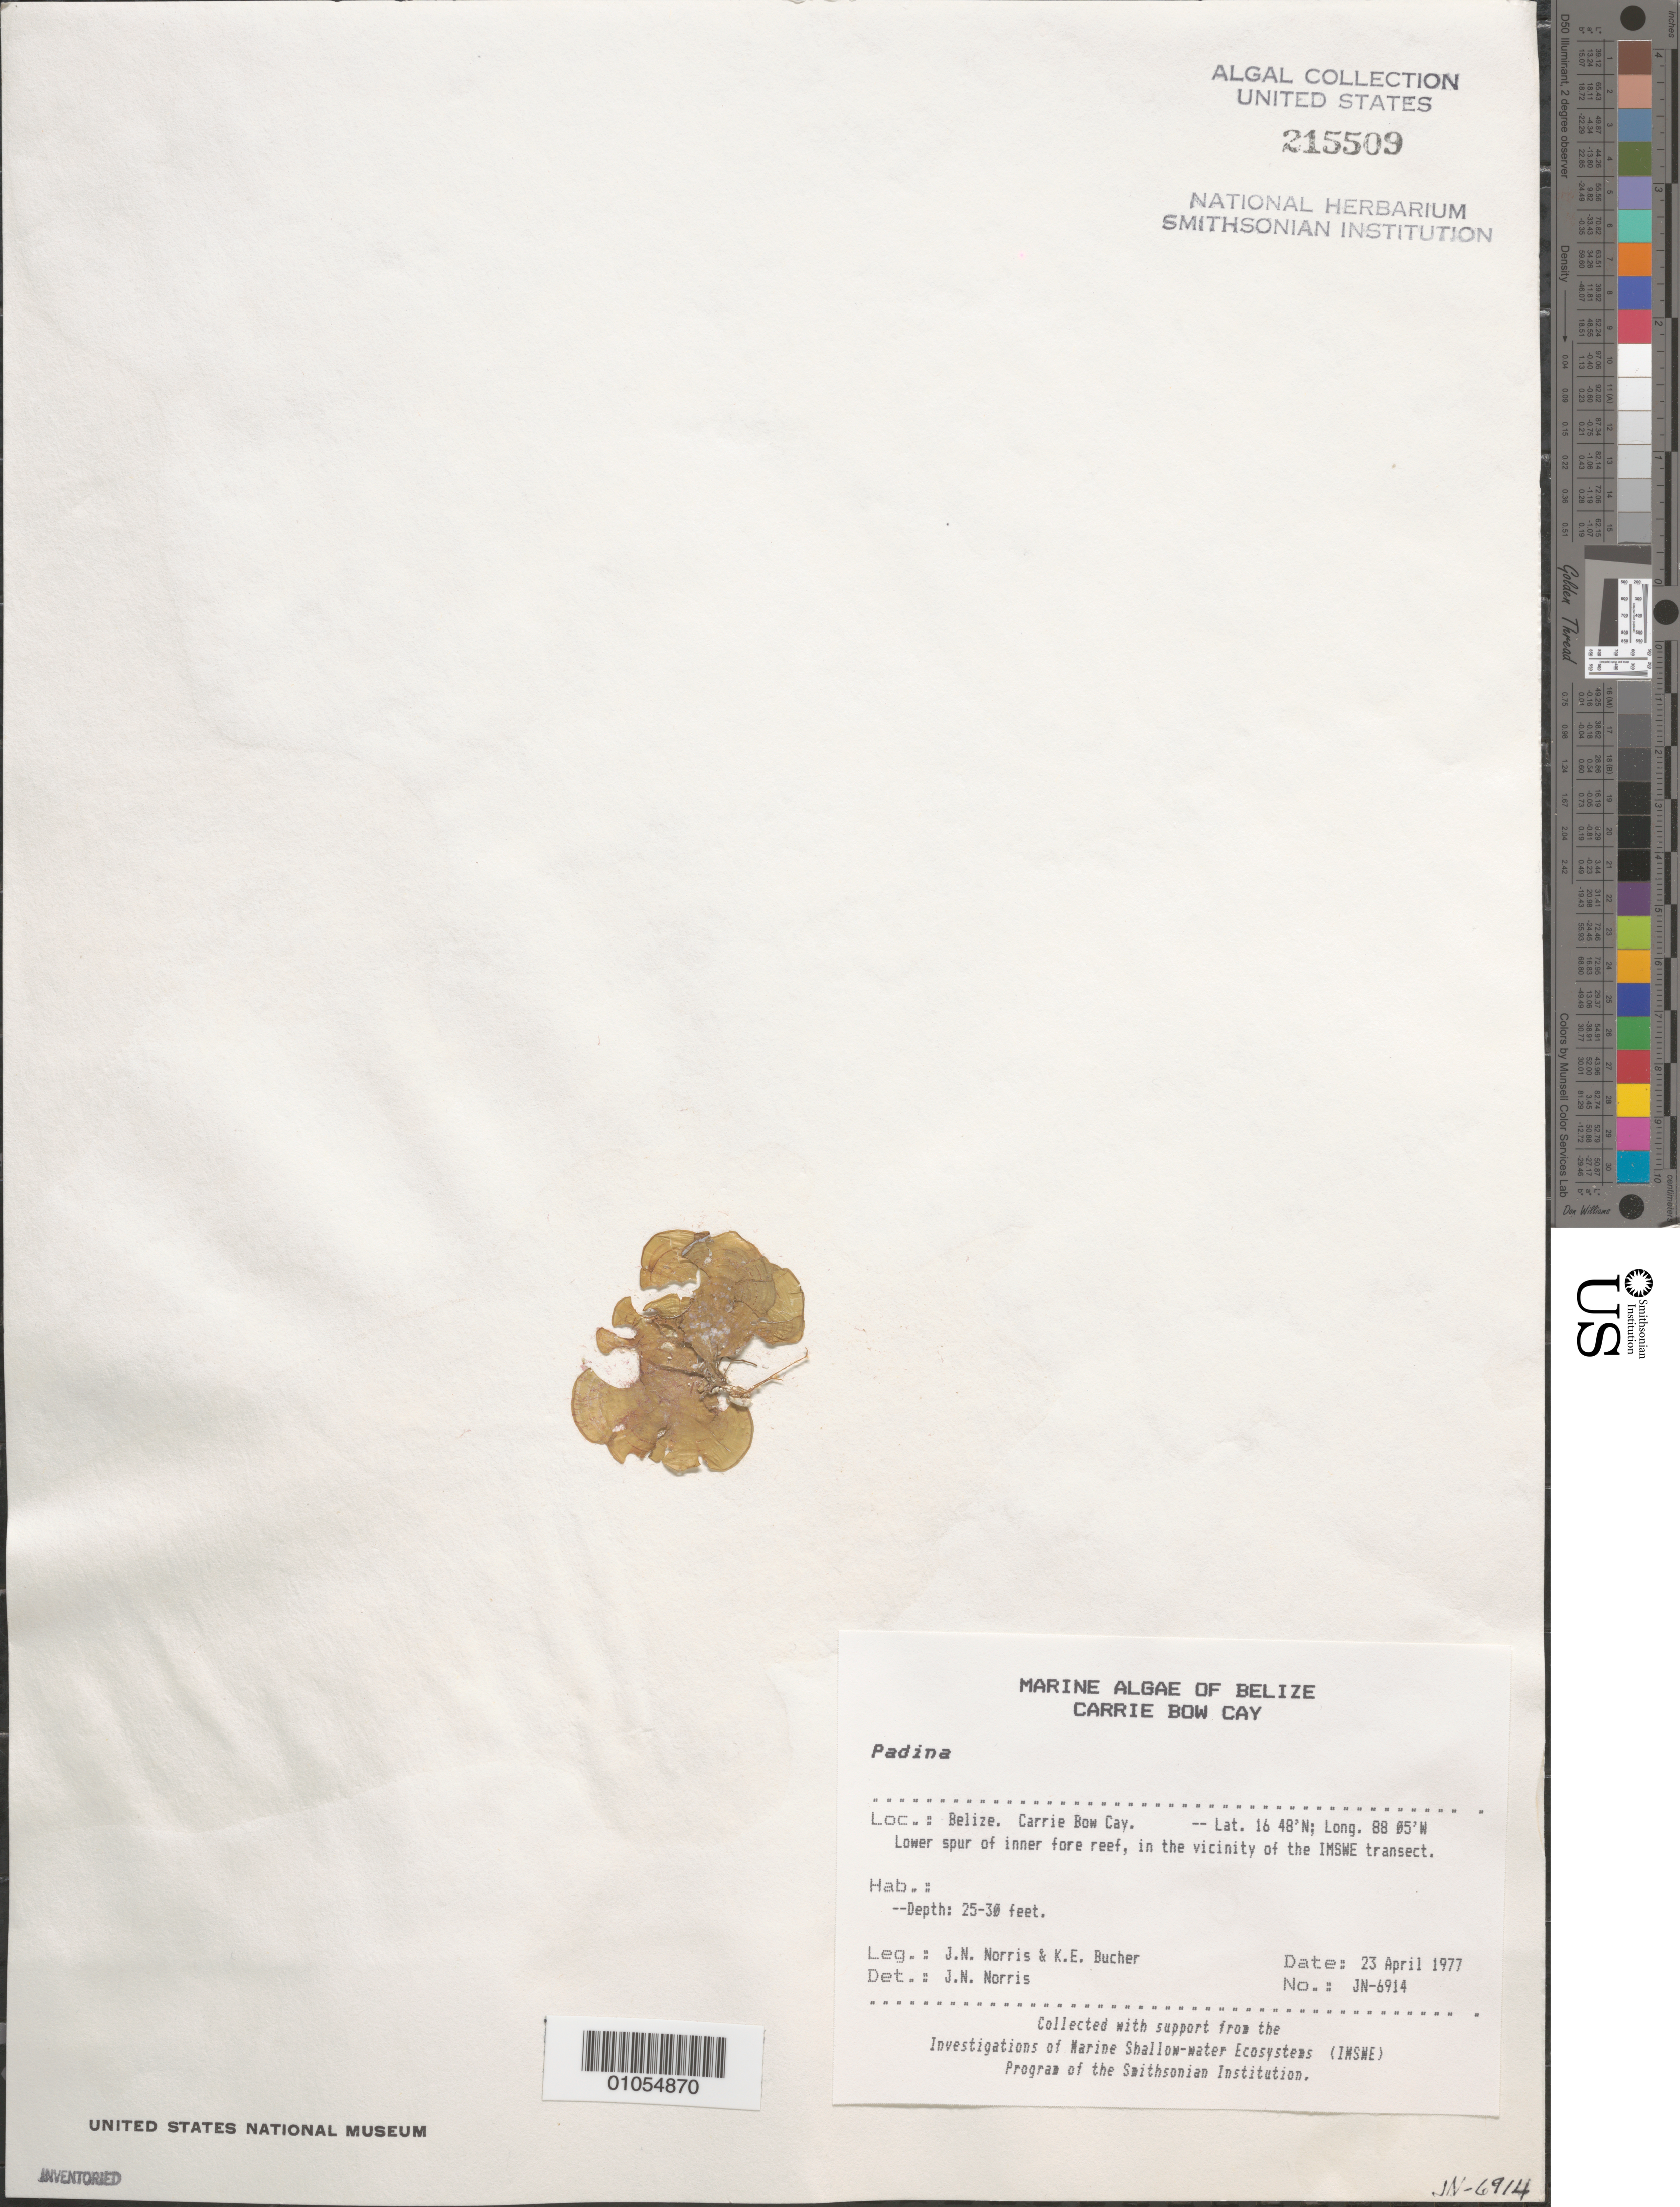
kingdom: Chromista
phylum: Ochrophyta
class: Phaeophyceae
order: Dictyotales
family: Dictyotaceae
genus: Padina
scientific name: Padina sp.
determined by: Norris, James N.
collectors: J. N. Norris & K. E. Bucher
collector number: JN-6914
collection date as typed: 23 Apr 1977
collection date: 1977-04-23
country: Belize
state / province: Stann Creek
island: Carrie Bow Cay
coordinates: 16 48'N, 88 05'W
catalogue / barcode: US 215509